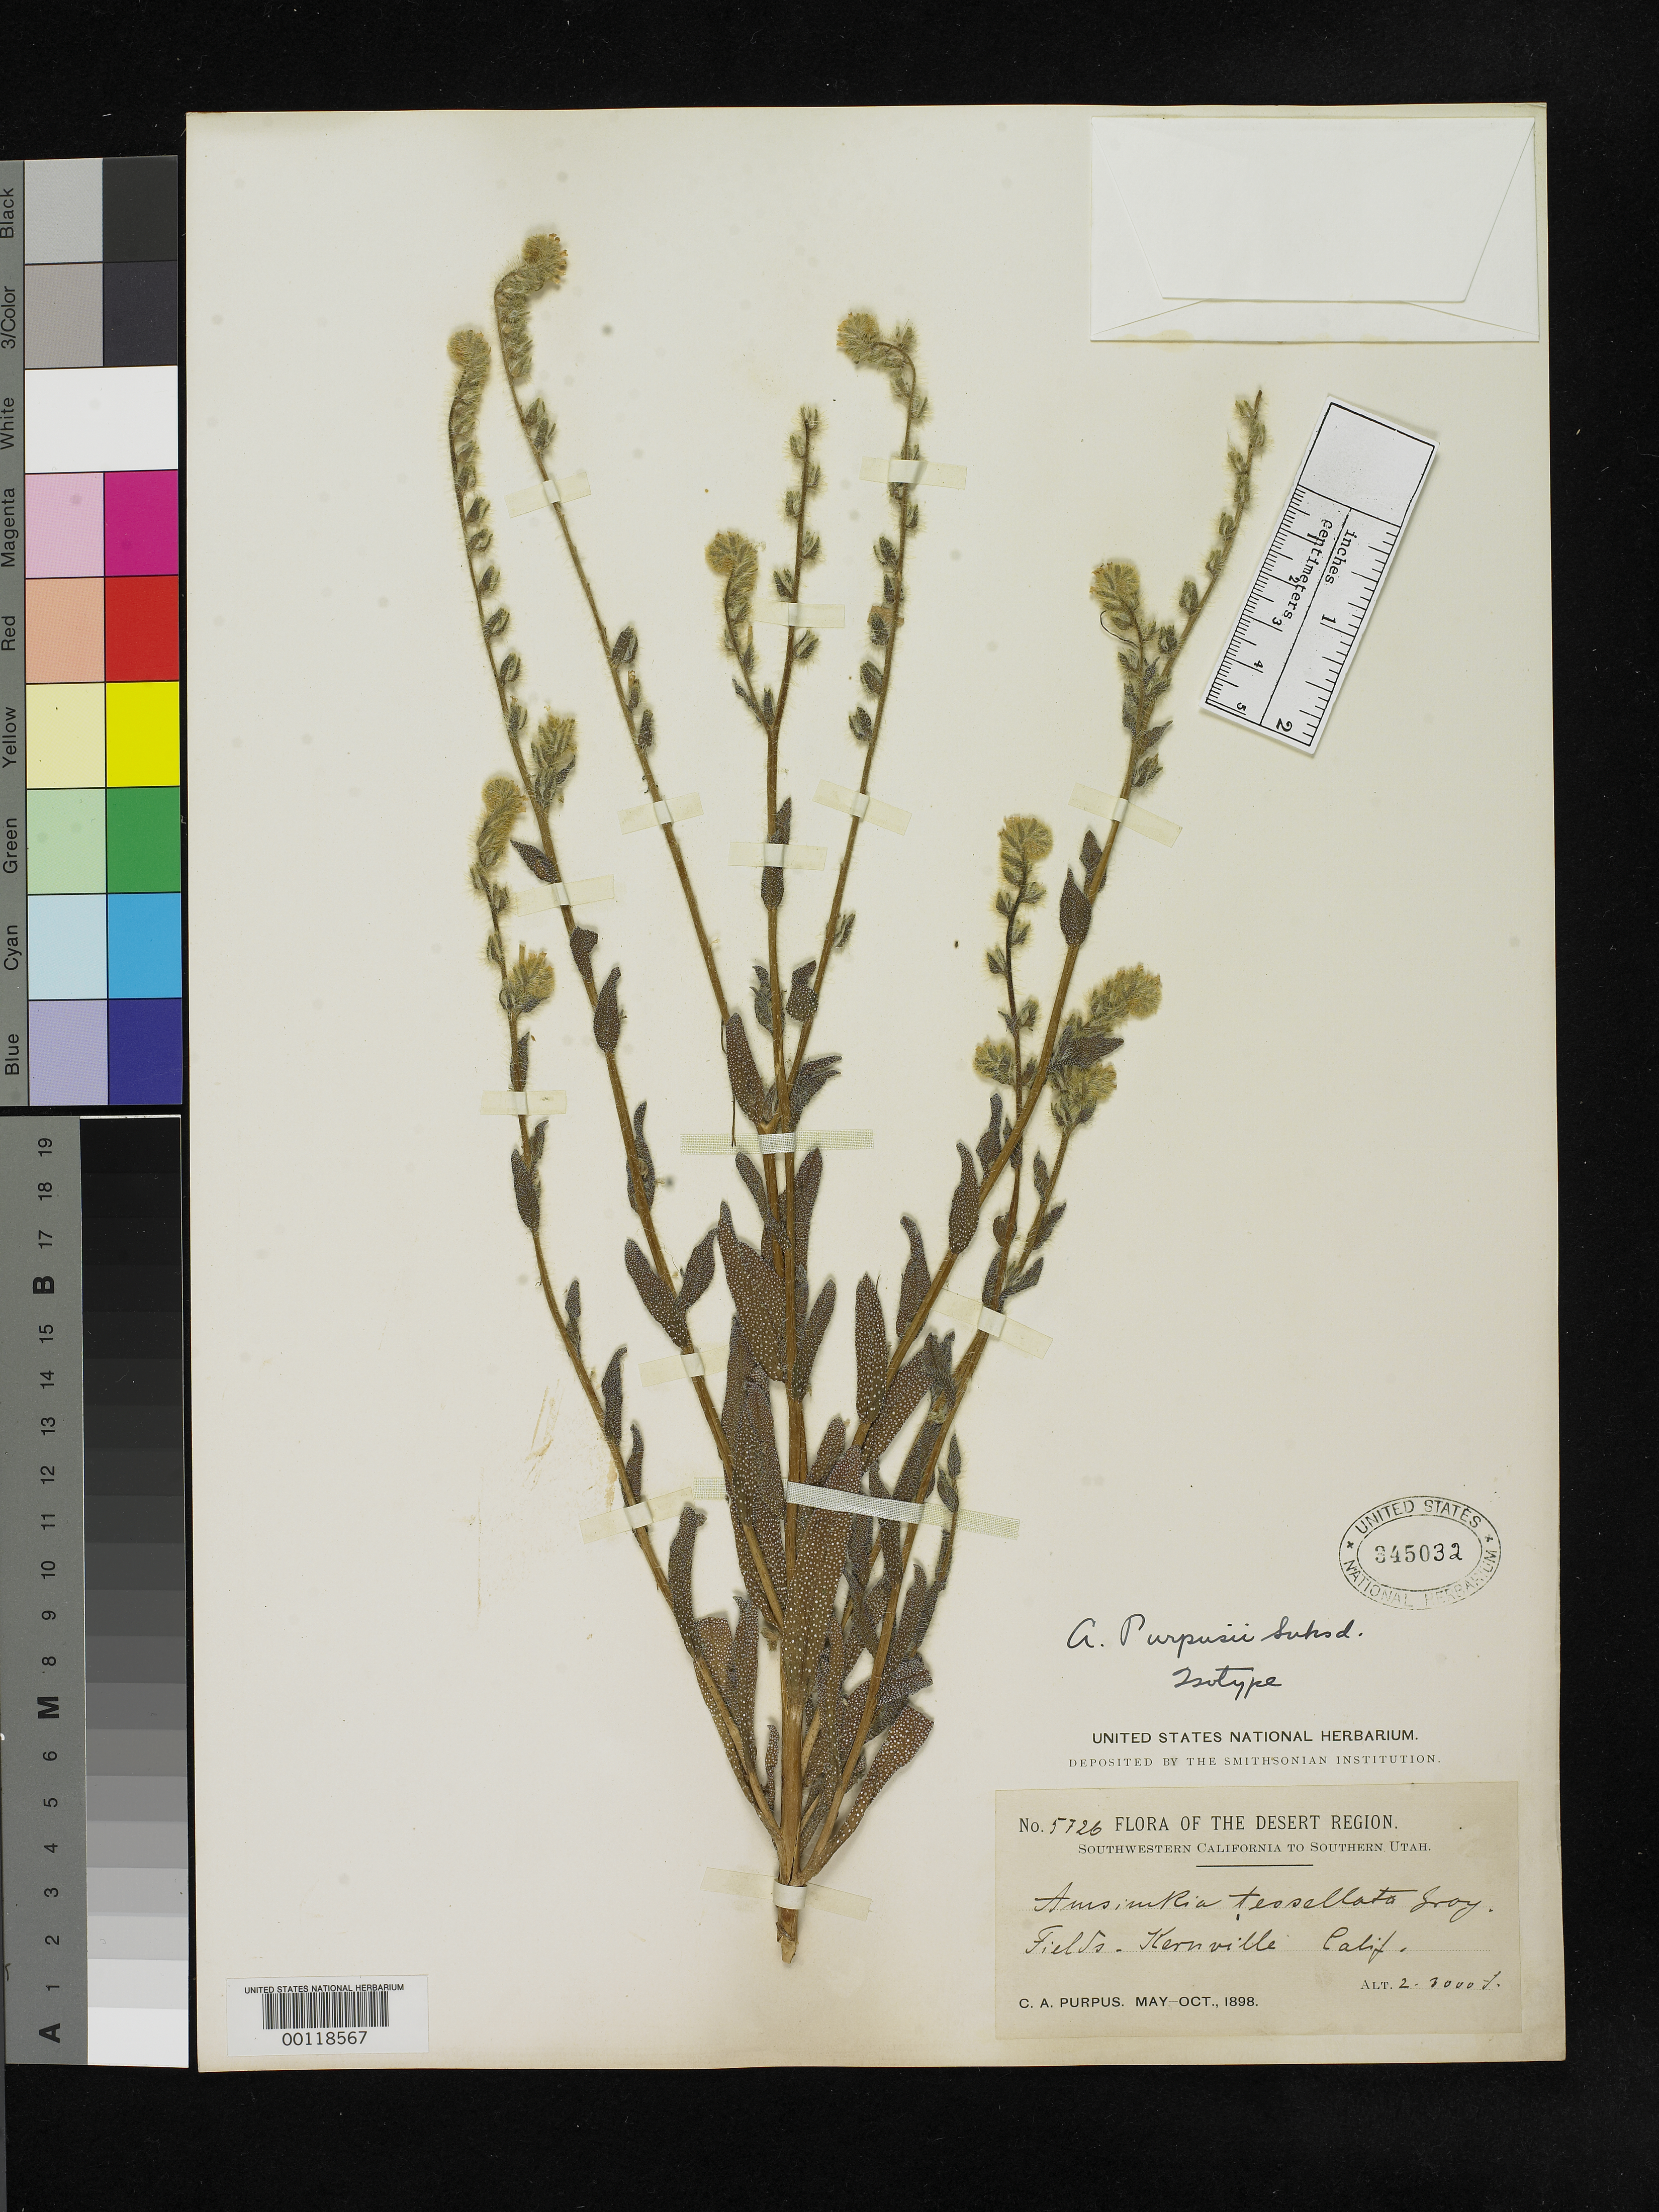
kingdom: Plantae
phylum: Tracheophyta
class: Magnoliopsida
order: Boraginales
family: Boraginaceae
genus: Amsinckia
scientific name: Amsinckia purpusii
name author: Suksd.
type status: Syntype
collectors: C. A. Purpus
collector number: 5726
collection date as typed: May 1898 to -- Oct 1898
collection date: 1898-05/1898-10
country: United States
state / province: California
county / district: Kern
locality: Kernville.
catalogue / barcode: US 345032